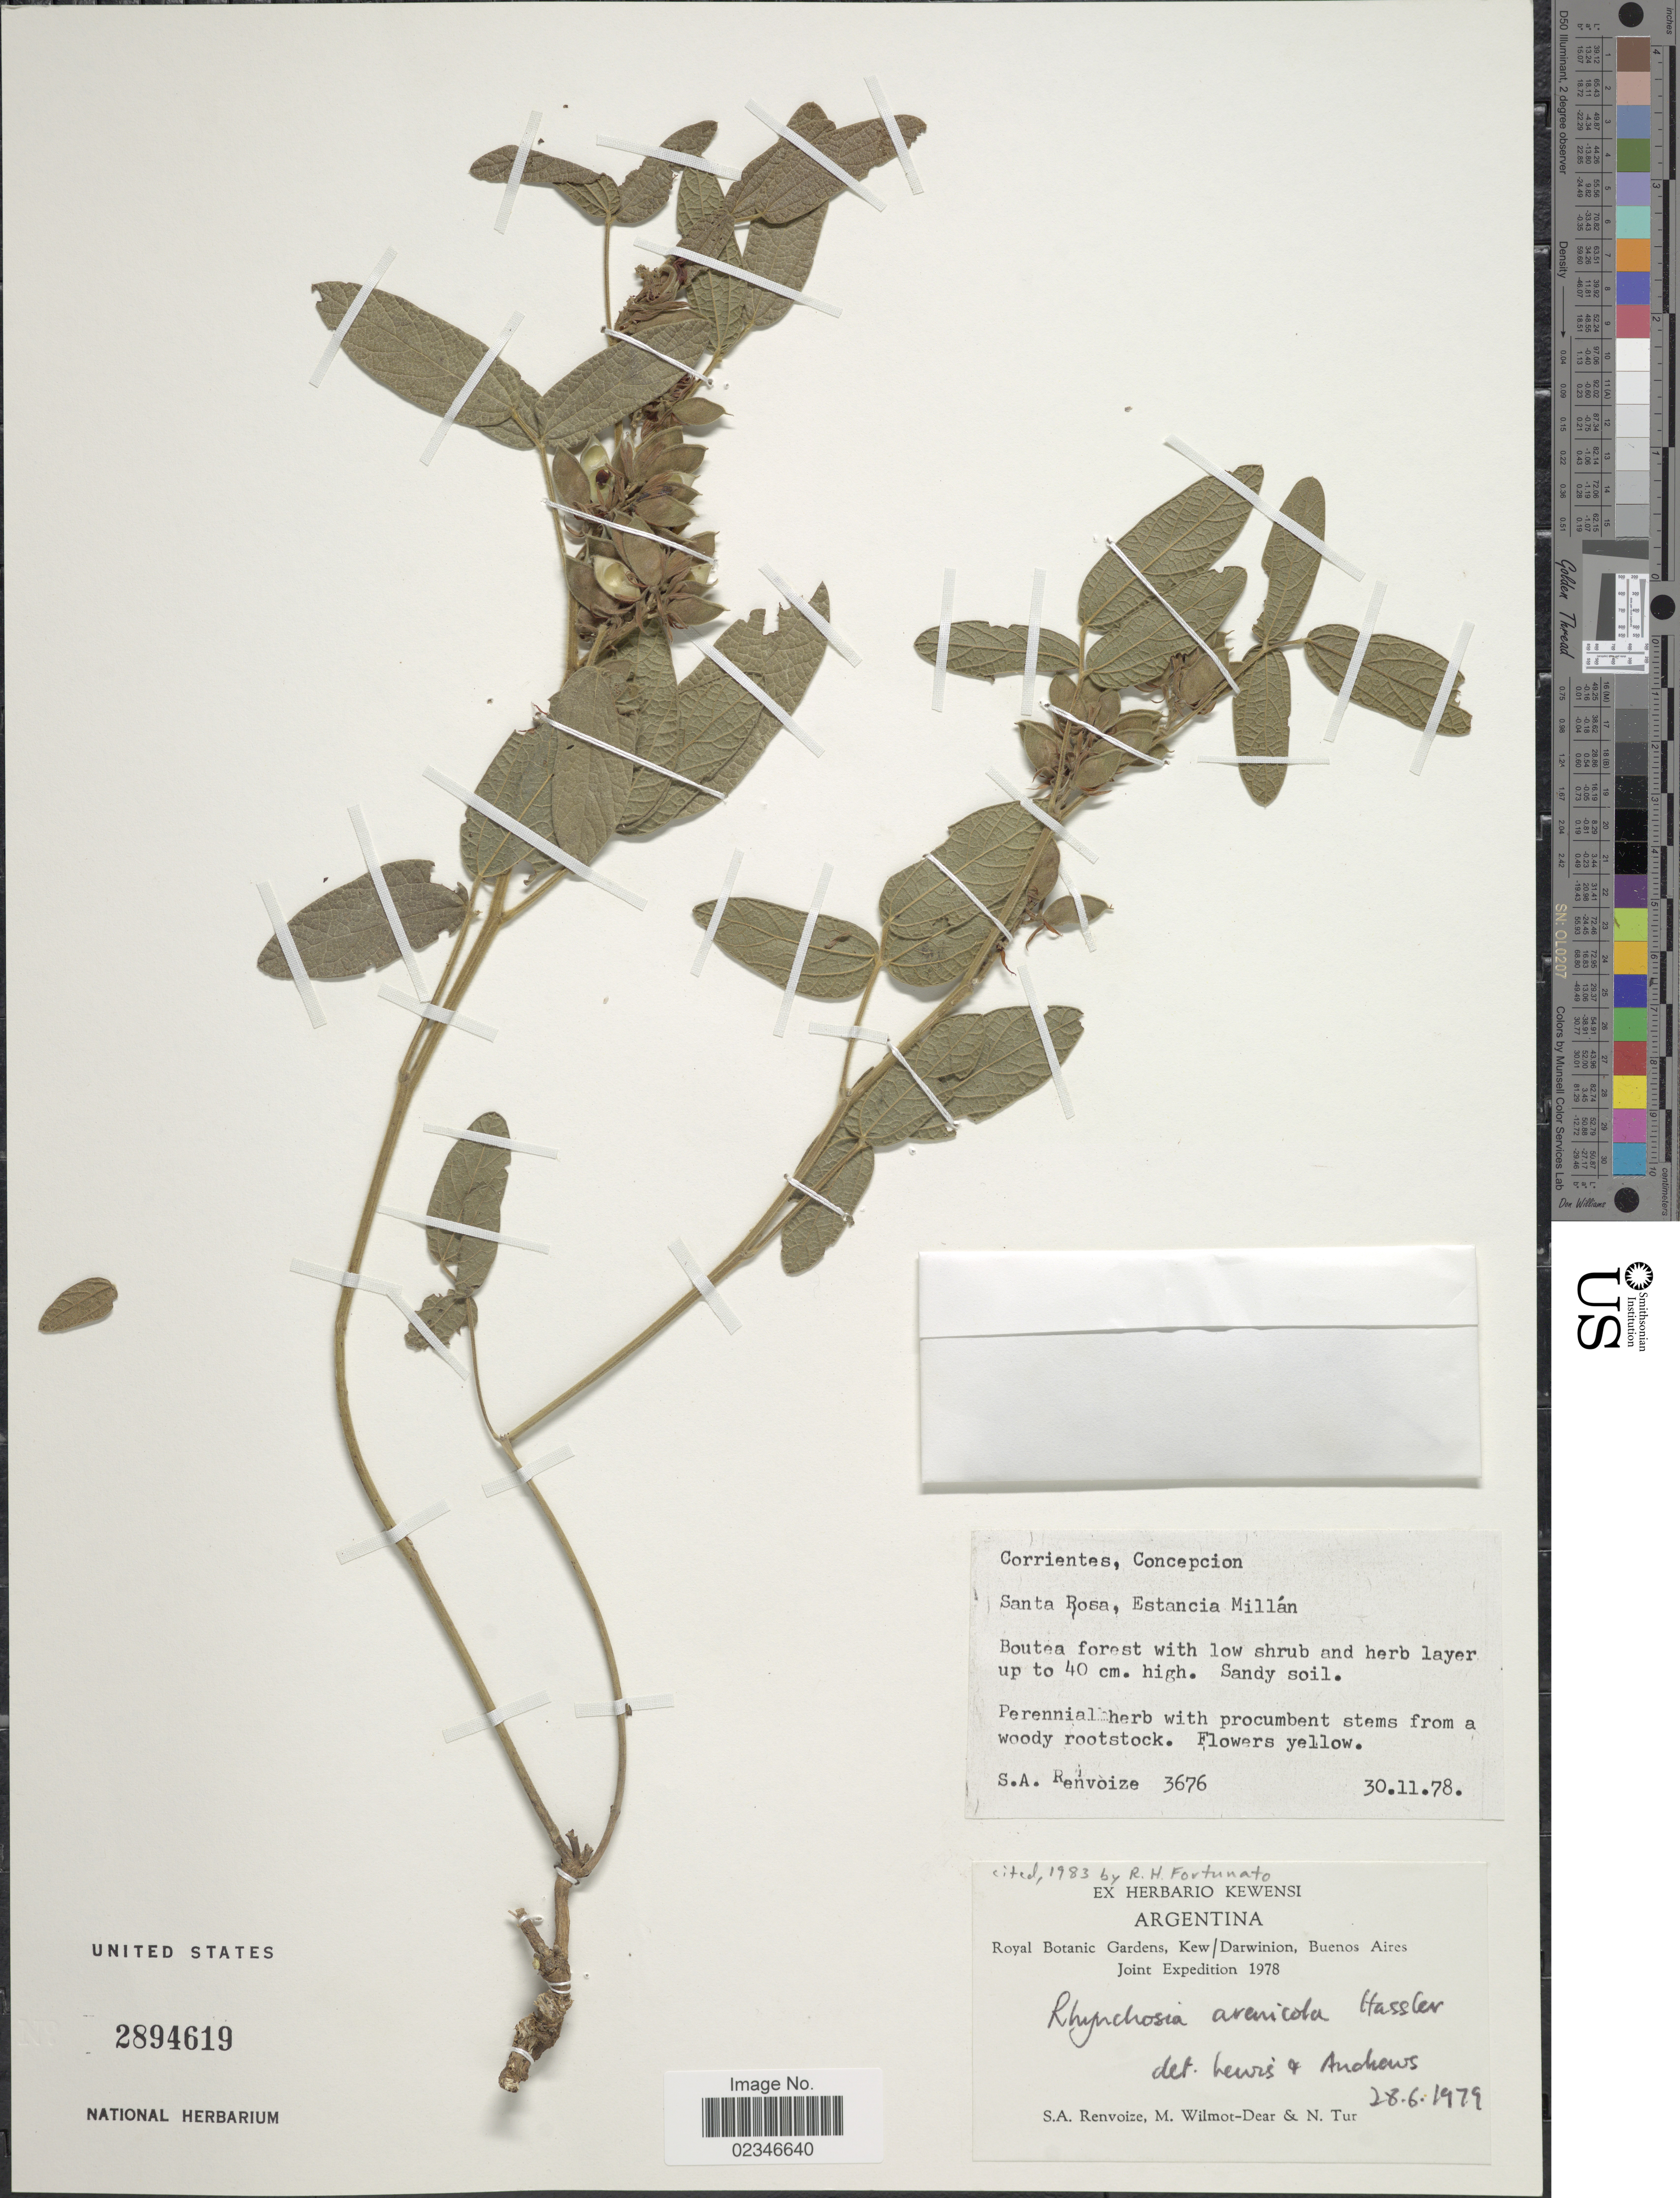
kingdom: Plantae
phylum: Tracheophyta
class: Magnoliopsida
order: Fabales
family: Fabaceae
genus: Rhynchosia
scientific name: Rhynchosia arenicola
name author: Hassl.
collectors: S. A. Renvoize, M. Wilmot-Dear & N. Tur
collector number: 3676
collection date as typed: Transcribed d/m/y: 30/11/78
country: Argentina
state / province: Corrientes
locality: Corrientes, Concepcion, Santa Rosa, Estancia Millan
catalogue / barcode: US 2894619